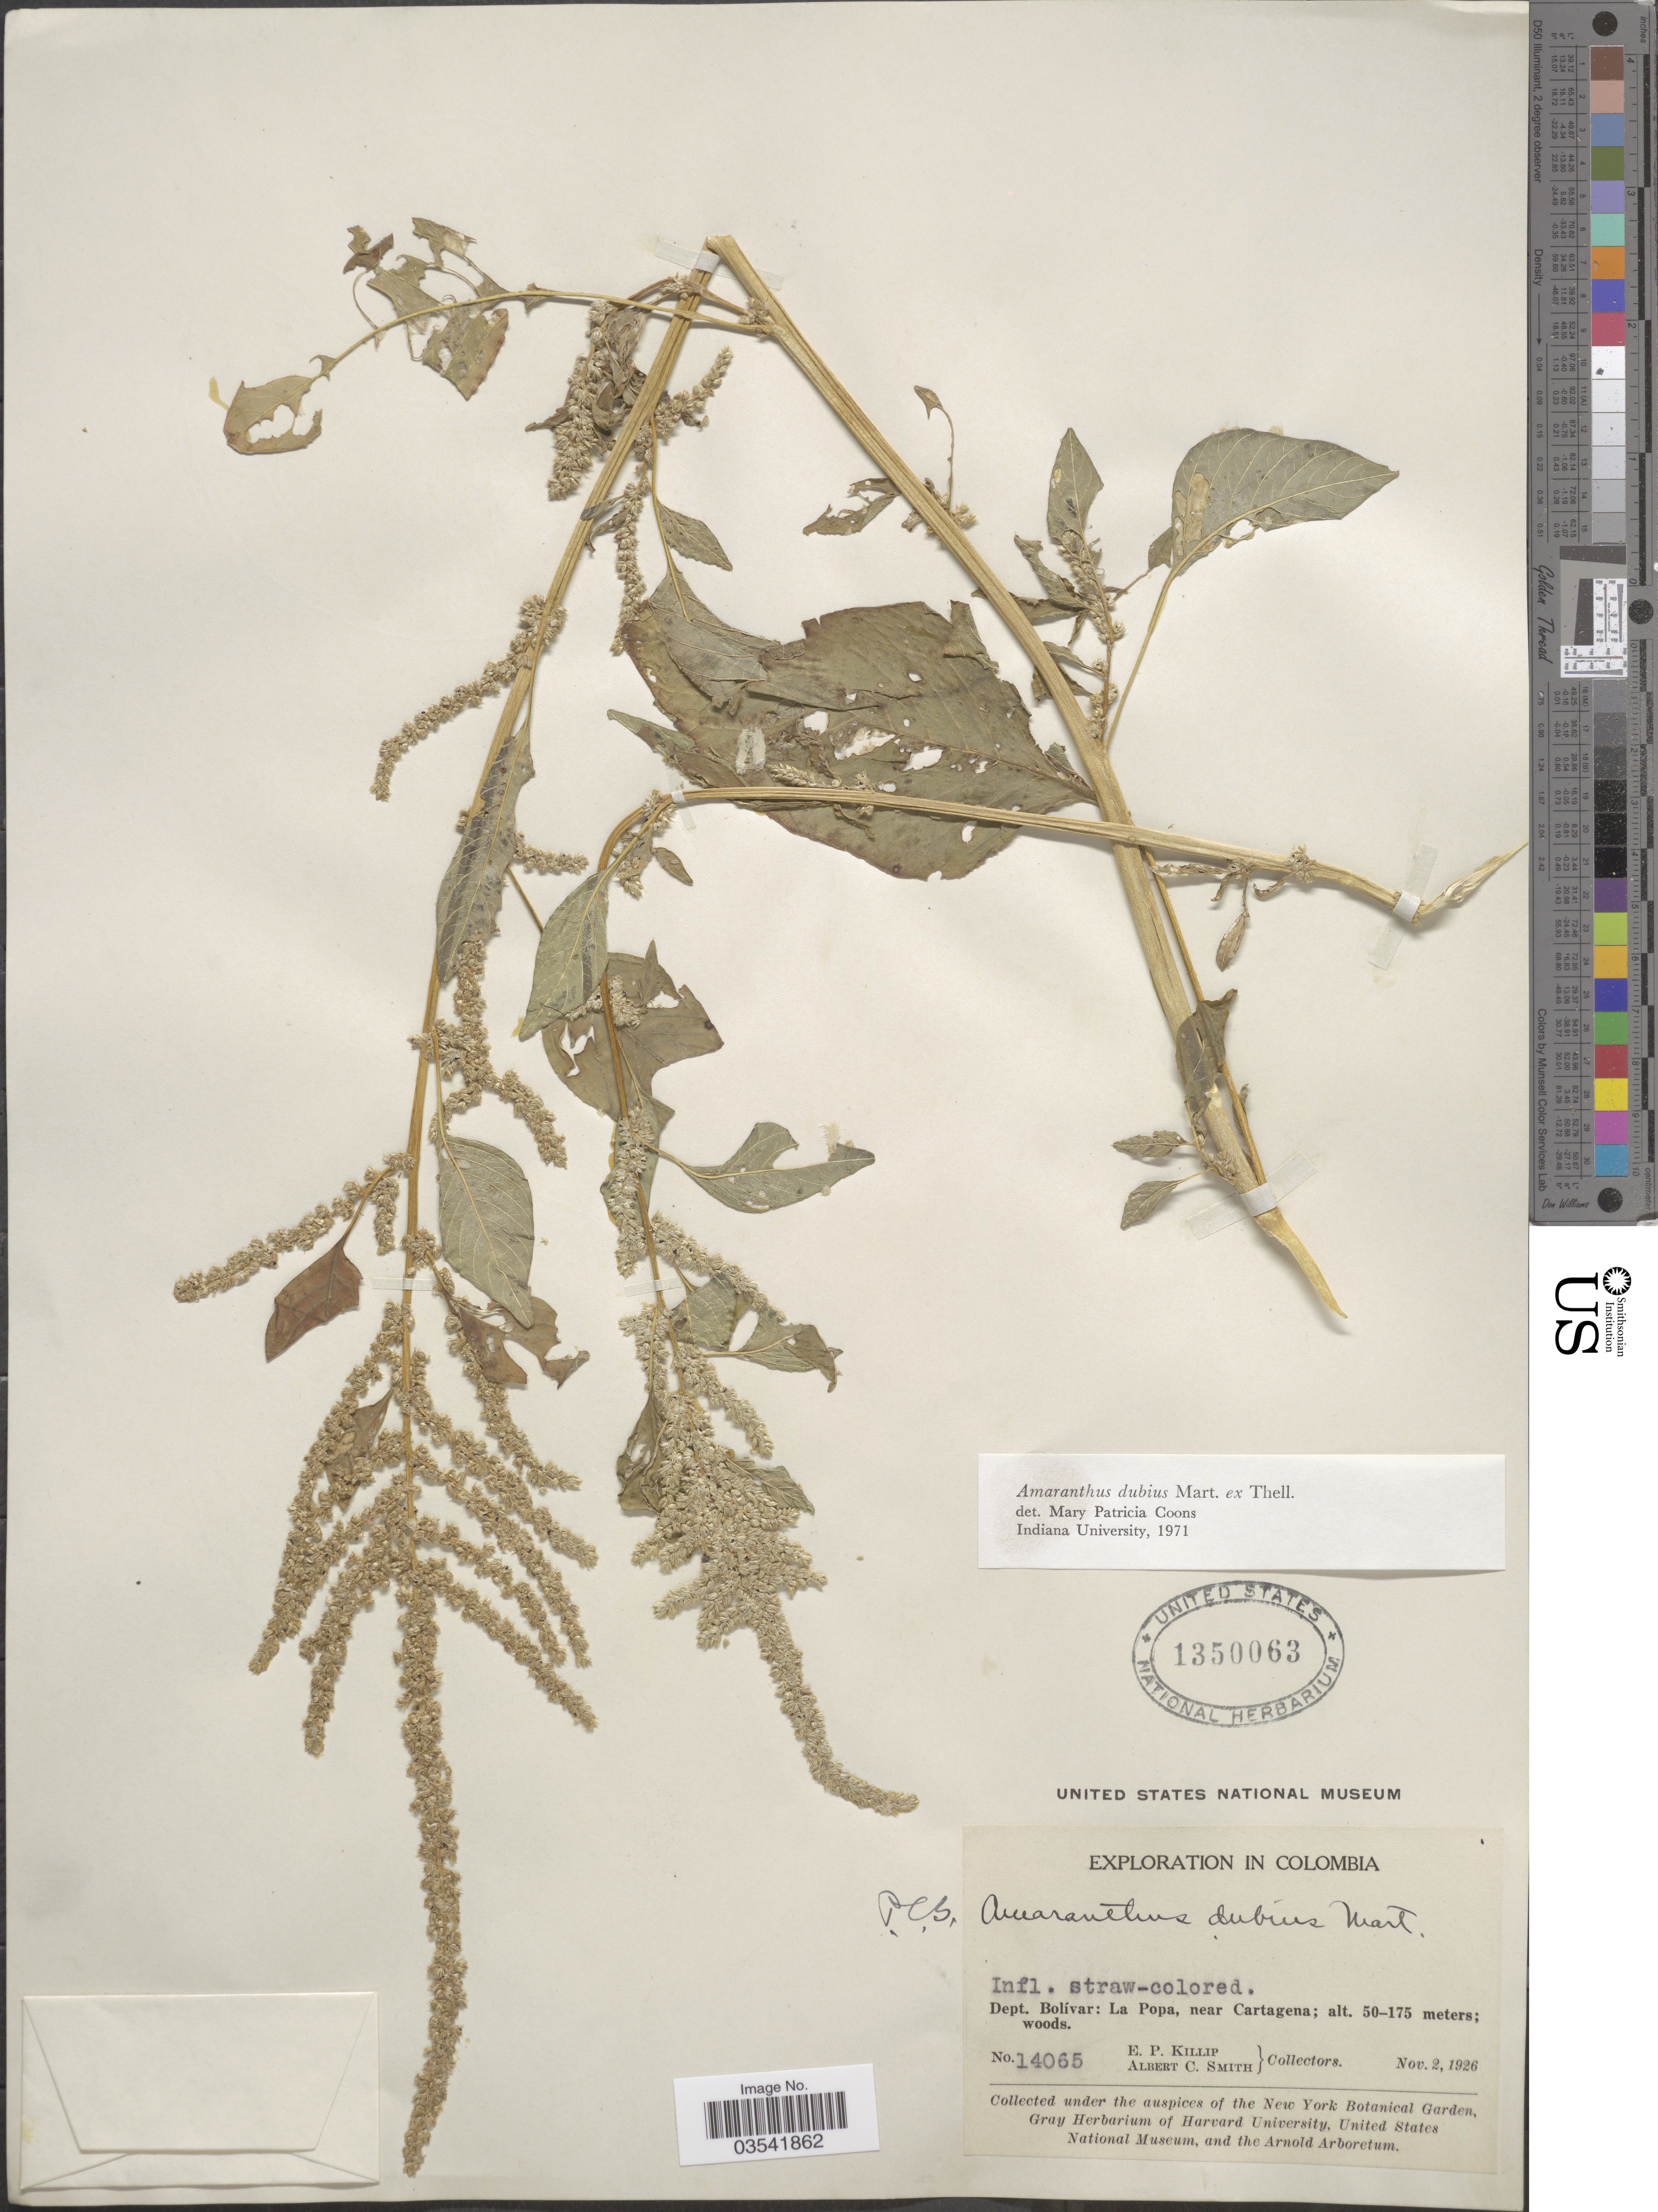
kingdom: Plantae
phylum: Tracheophyta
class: Magnoliopsida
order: Caryophyllales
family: Amaranthaceae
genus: Amaranthus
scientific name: Amaranthus dubius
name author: Mart. ex Thell.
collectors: E. P. Killip & A. C. Smith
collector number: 14065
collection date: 1926-11-02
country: Colombia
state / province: Bolívar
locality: Dept. Bolívar: La Popa, near Cartagena.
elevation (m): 50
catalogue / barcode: US 1350063